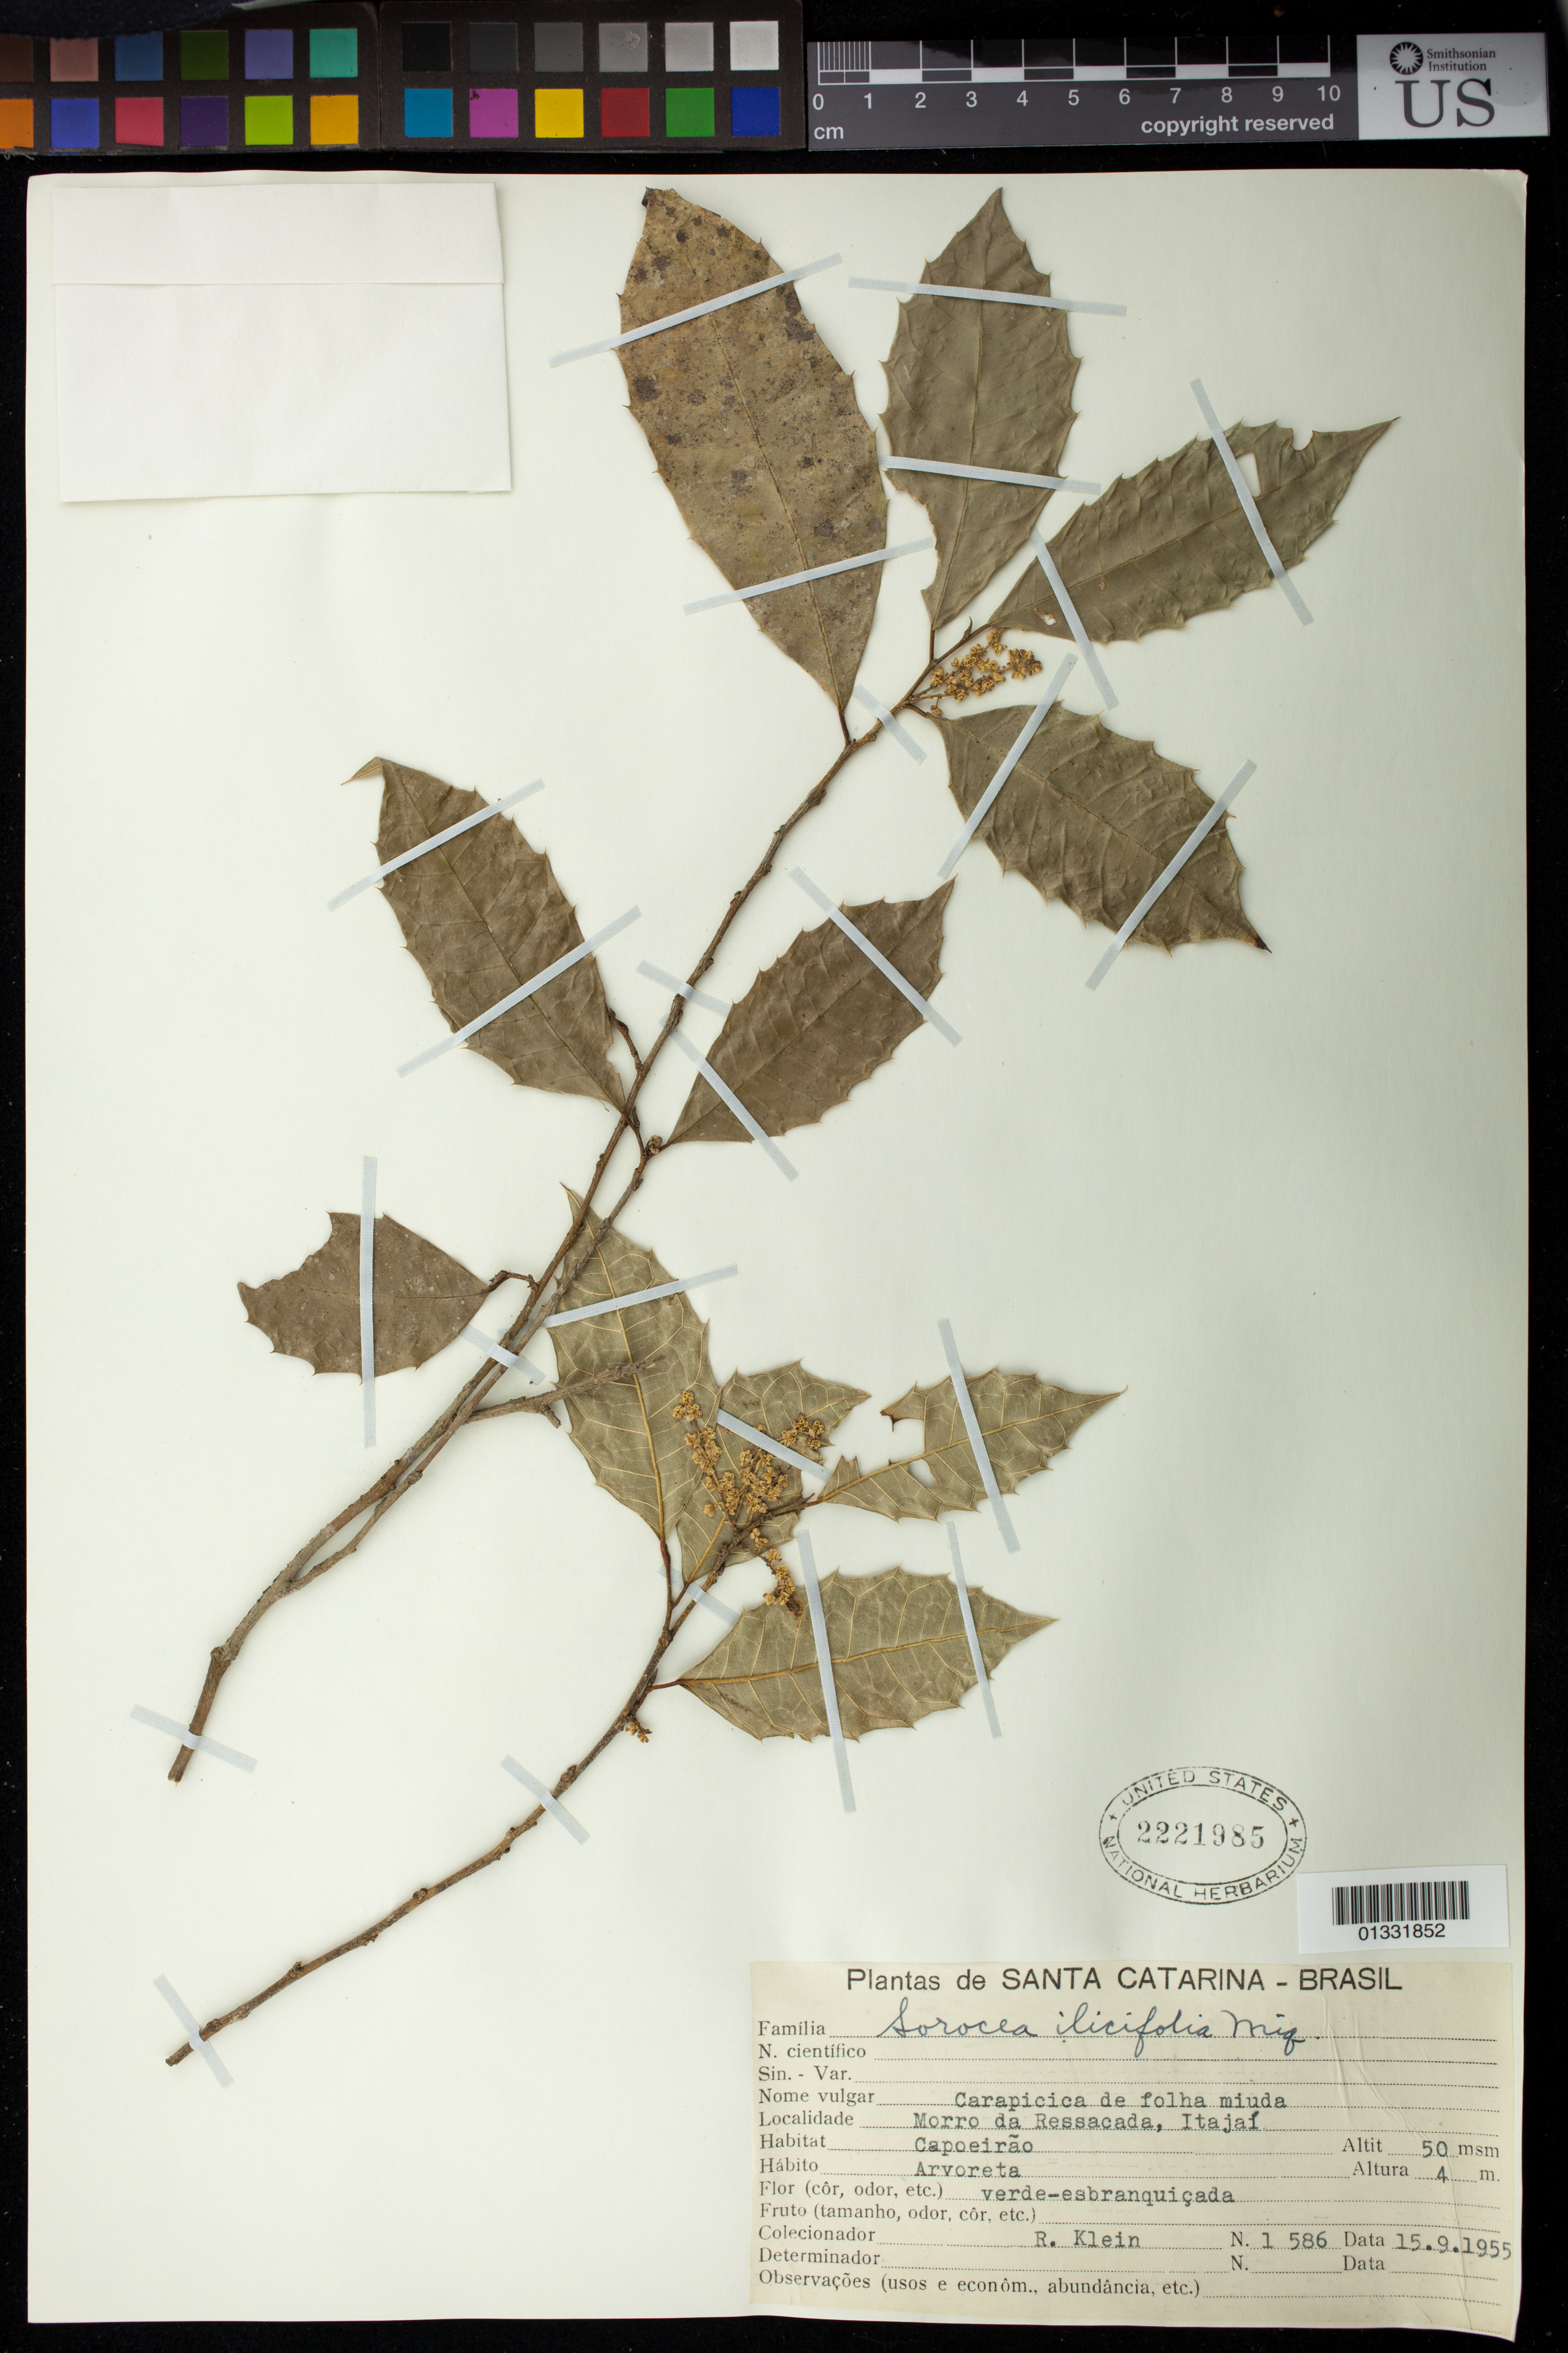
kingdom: Plantae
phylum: Tracheophyta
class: Magnoliopsida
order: Rosales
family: Moraceae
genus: Sorocea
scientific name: Sorocea bonplandii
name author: (Baill.) W.C. Burger et al.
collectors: R. M. Klein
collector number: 1586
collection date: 1955-09-15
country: Brazil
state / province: Santa Catarina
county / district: Itajaí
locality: Morro da Ressacada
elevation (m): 50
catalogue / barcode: US 2221985